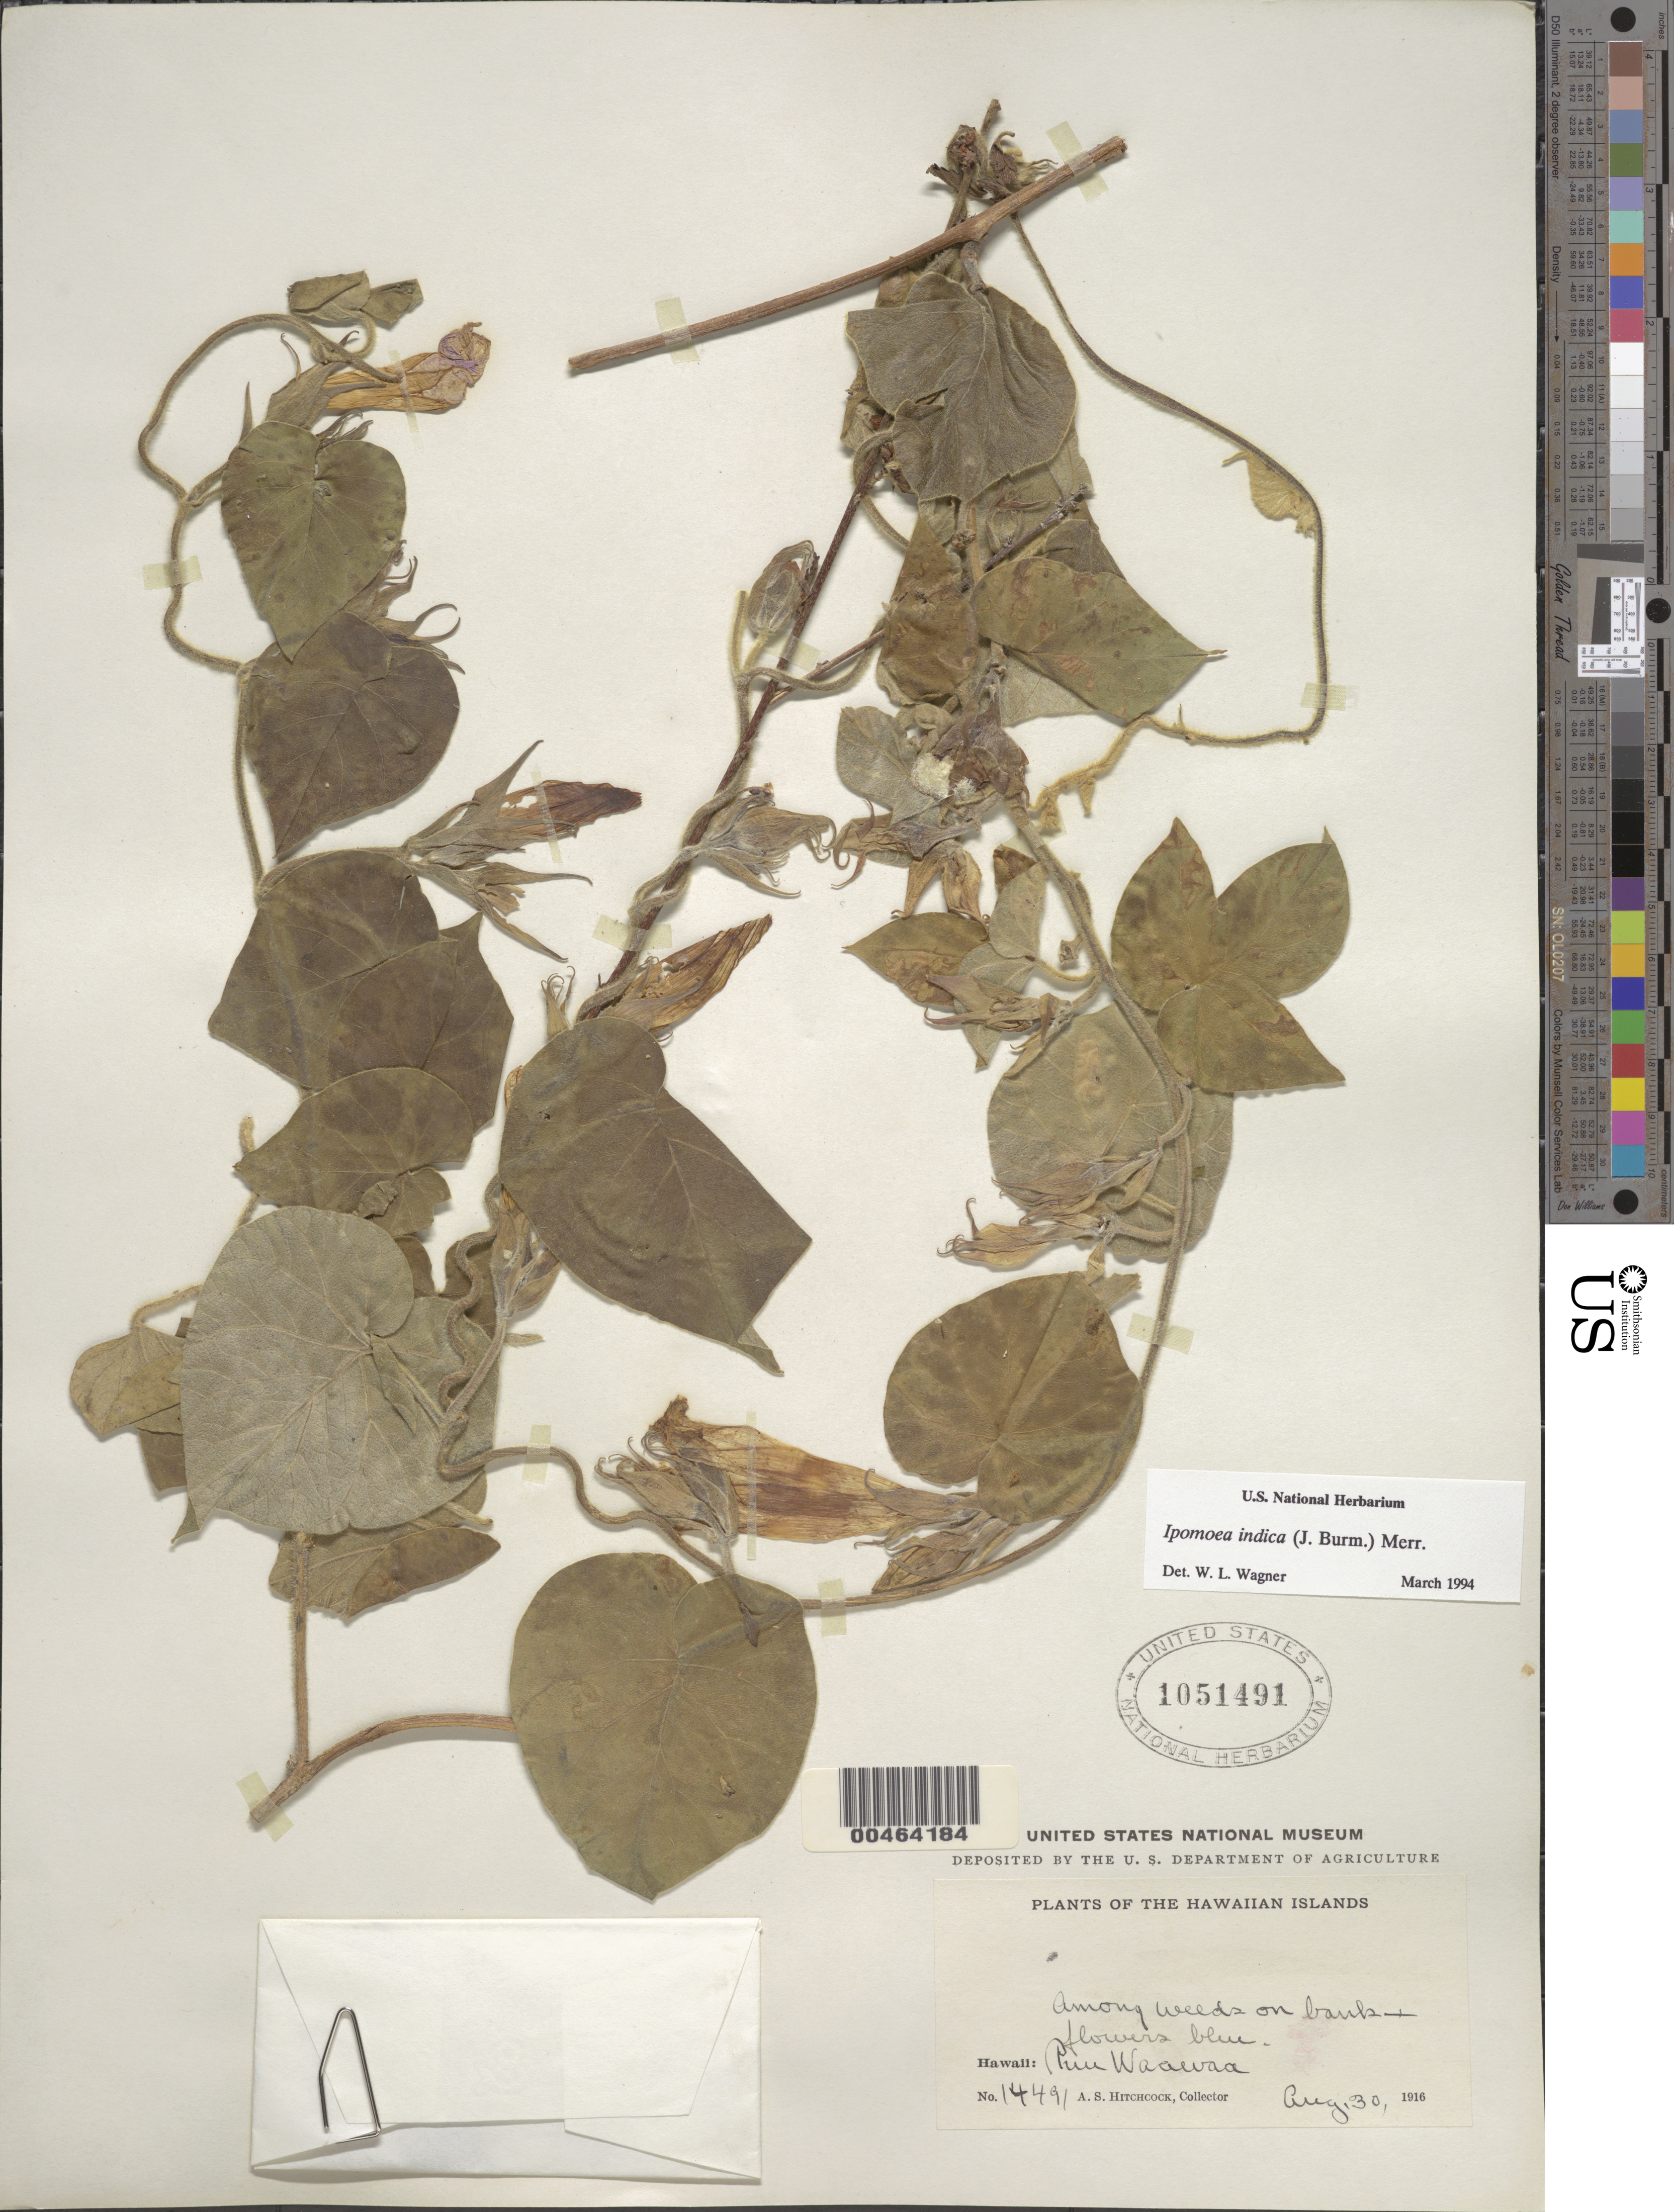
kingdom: Plantae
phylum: Tracheophyta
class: Magnoliopsida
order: Solanales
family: Convolvulaceae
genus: Ipomoea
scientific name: Ipomoea indica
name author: (Burm.) Merr.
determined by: Wagner, W. L., (BOT), Smithsonian Institution - National Museum of Natural History (UNITED STATES)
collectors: A. S. Hitchcock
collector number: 14491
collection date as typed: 30 Aug 1916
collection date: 1916-08-30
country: United States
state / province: Hawaii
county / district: Hawaii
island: Hawaii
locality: Puu Waawaa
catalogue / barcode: US 1051491